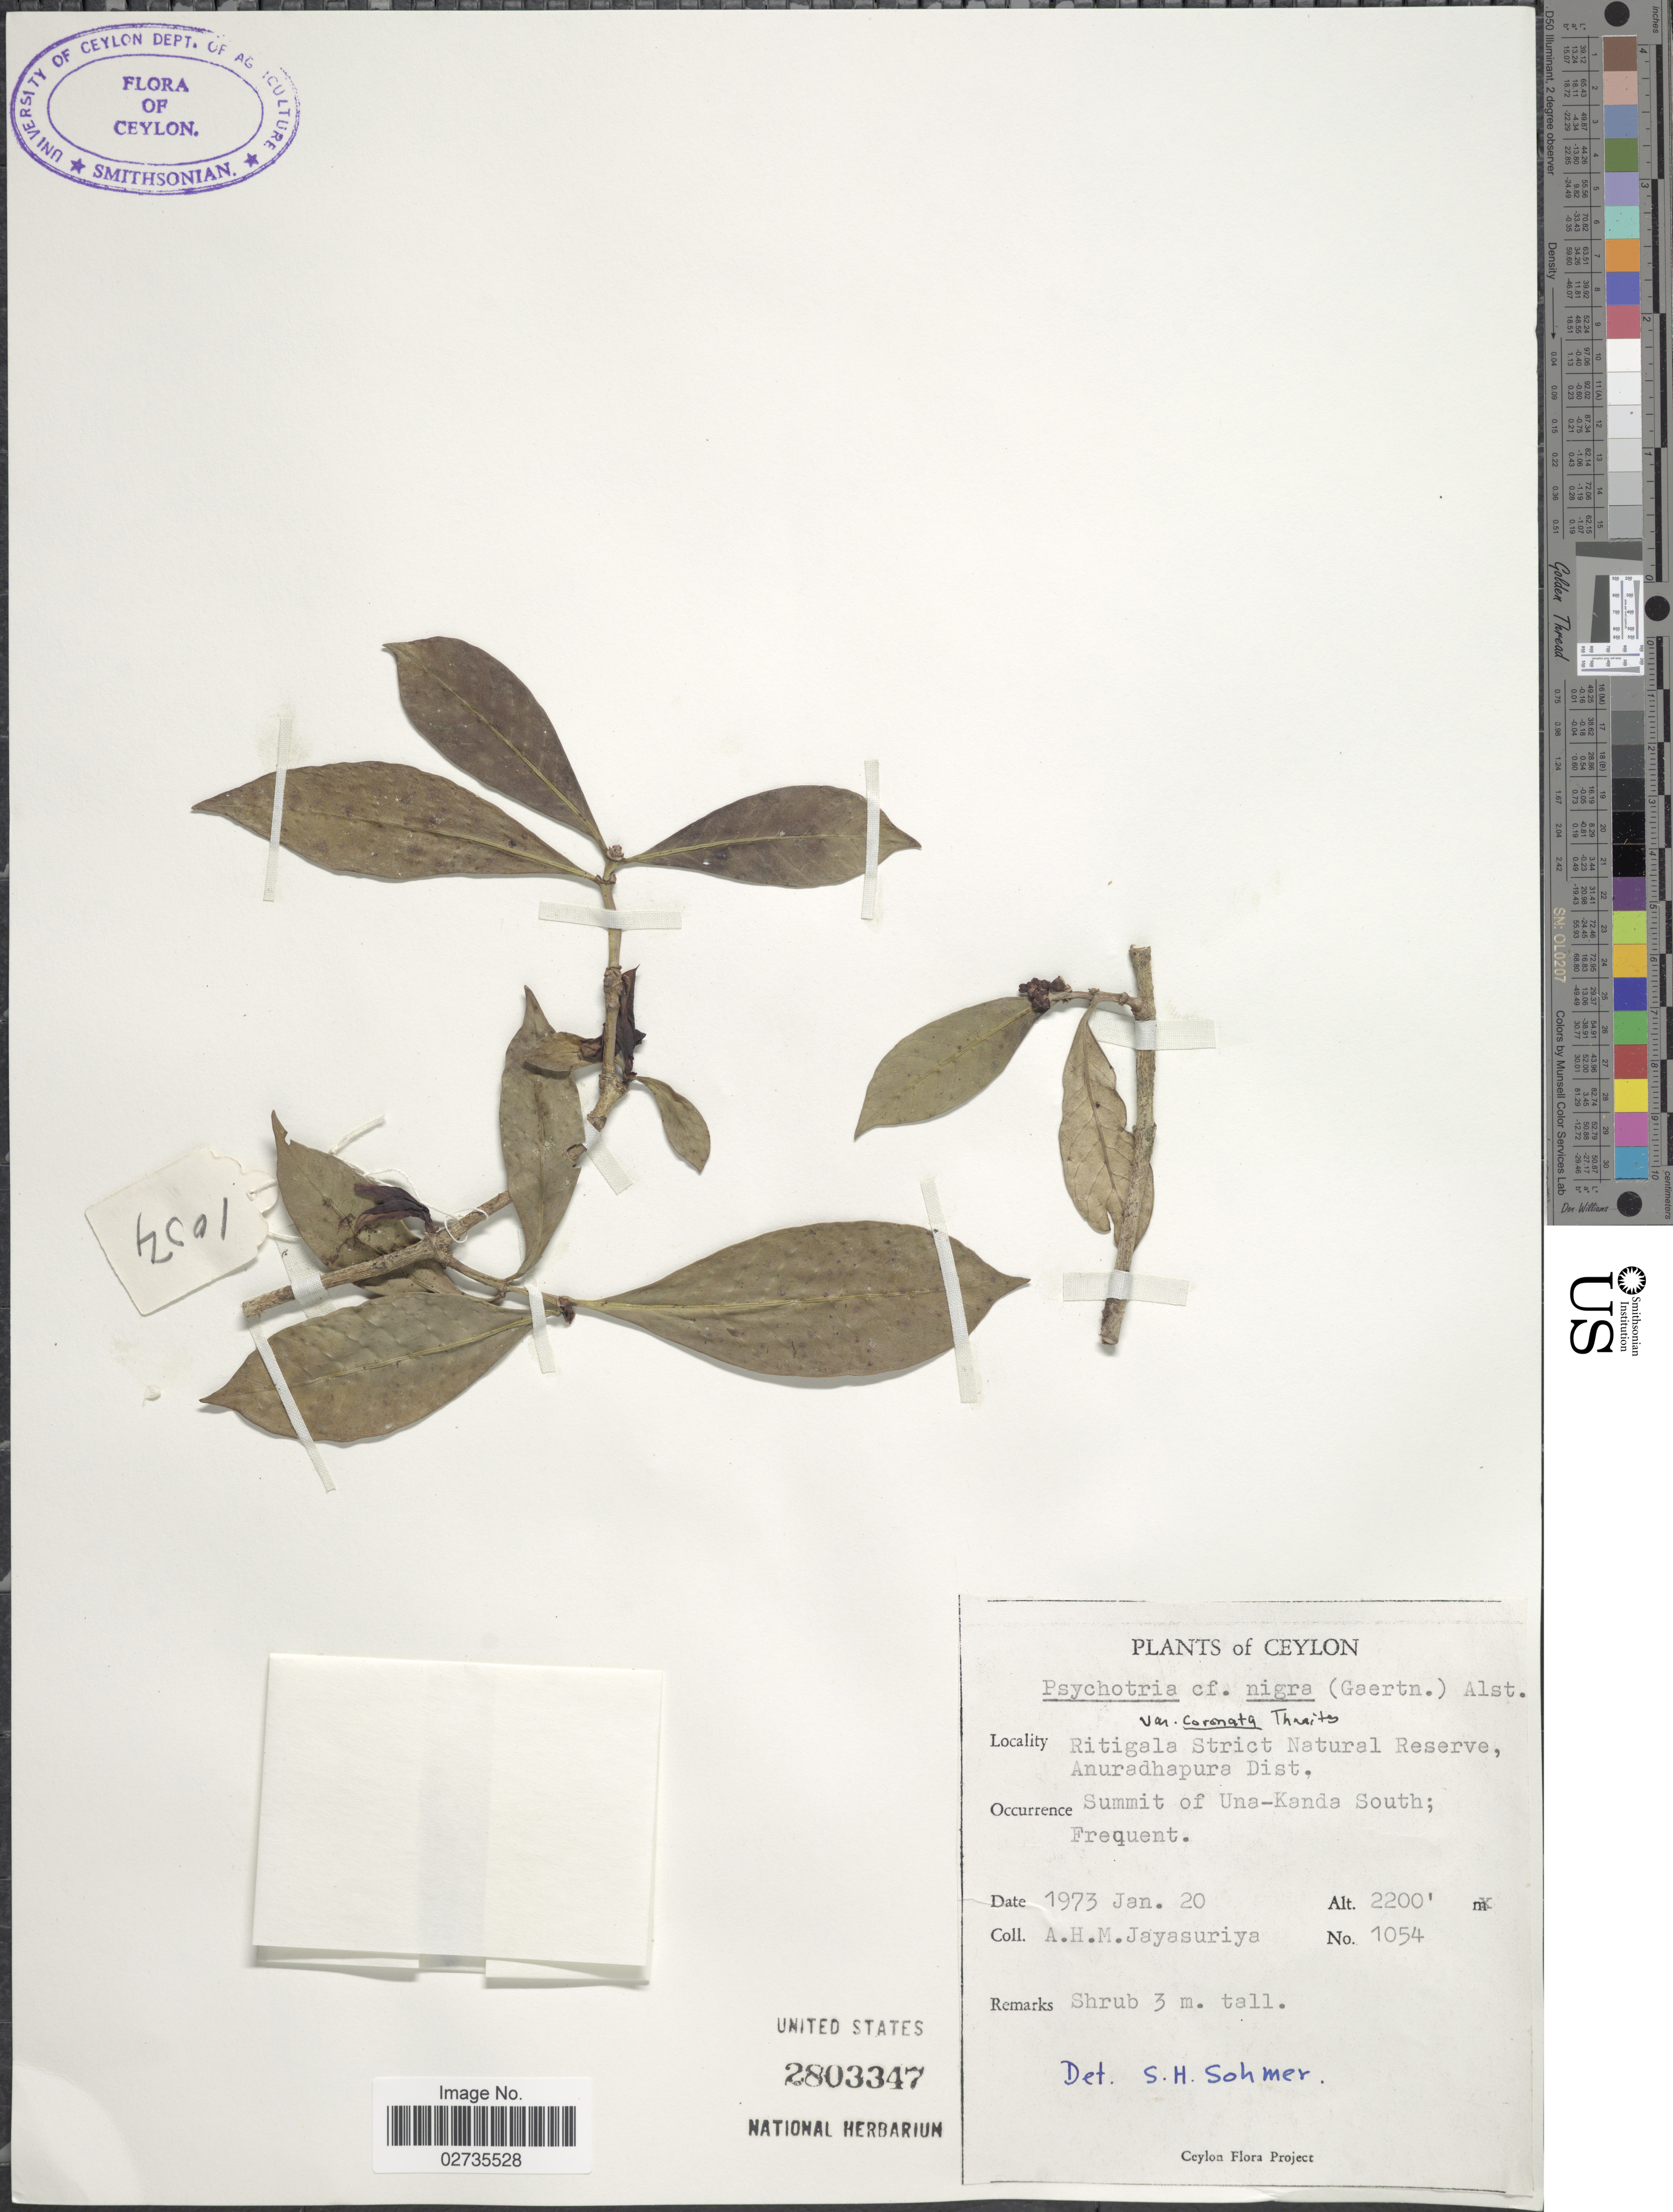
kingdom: Plantae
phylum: Tracheophyta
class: Magnoliopsida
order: Gentianales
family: Rubiaceae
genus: Psychotria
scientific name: Psychotria nigra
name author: (Gaertn.) Alston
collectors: A. H. Jayasuriya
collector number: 1054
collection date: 1973-01-20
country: Sri Lanka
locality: Ceylon. Ritigala Strict Natural Reserve, Anuradhapura Dist. Summit of Una-Kanda South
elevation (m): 671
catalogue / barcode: US 2803347